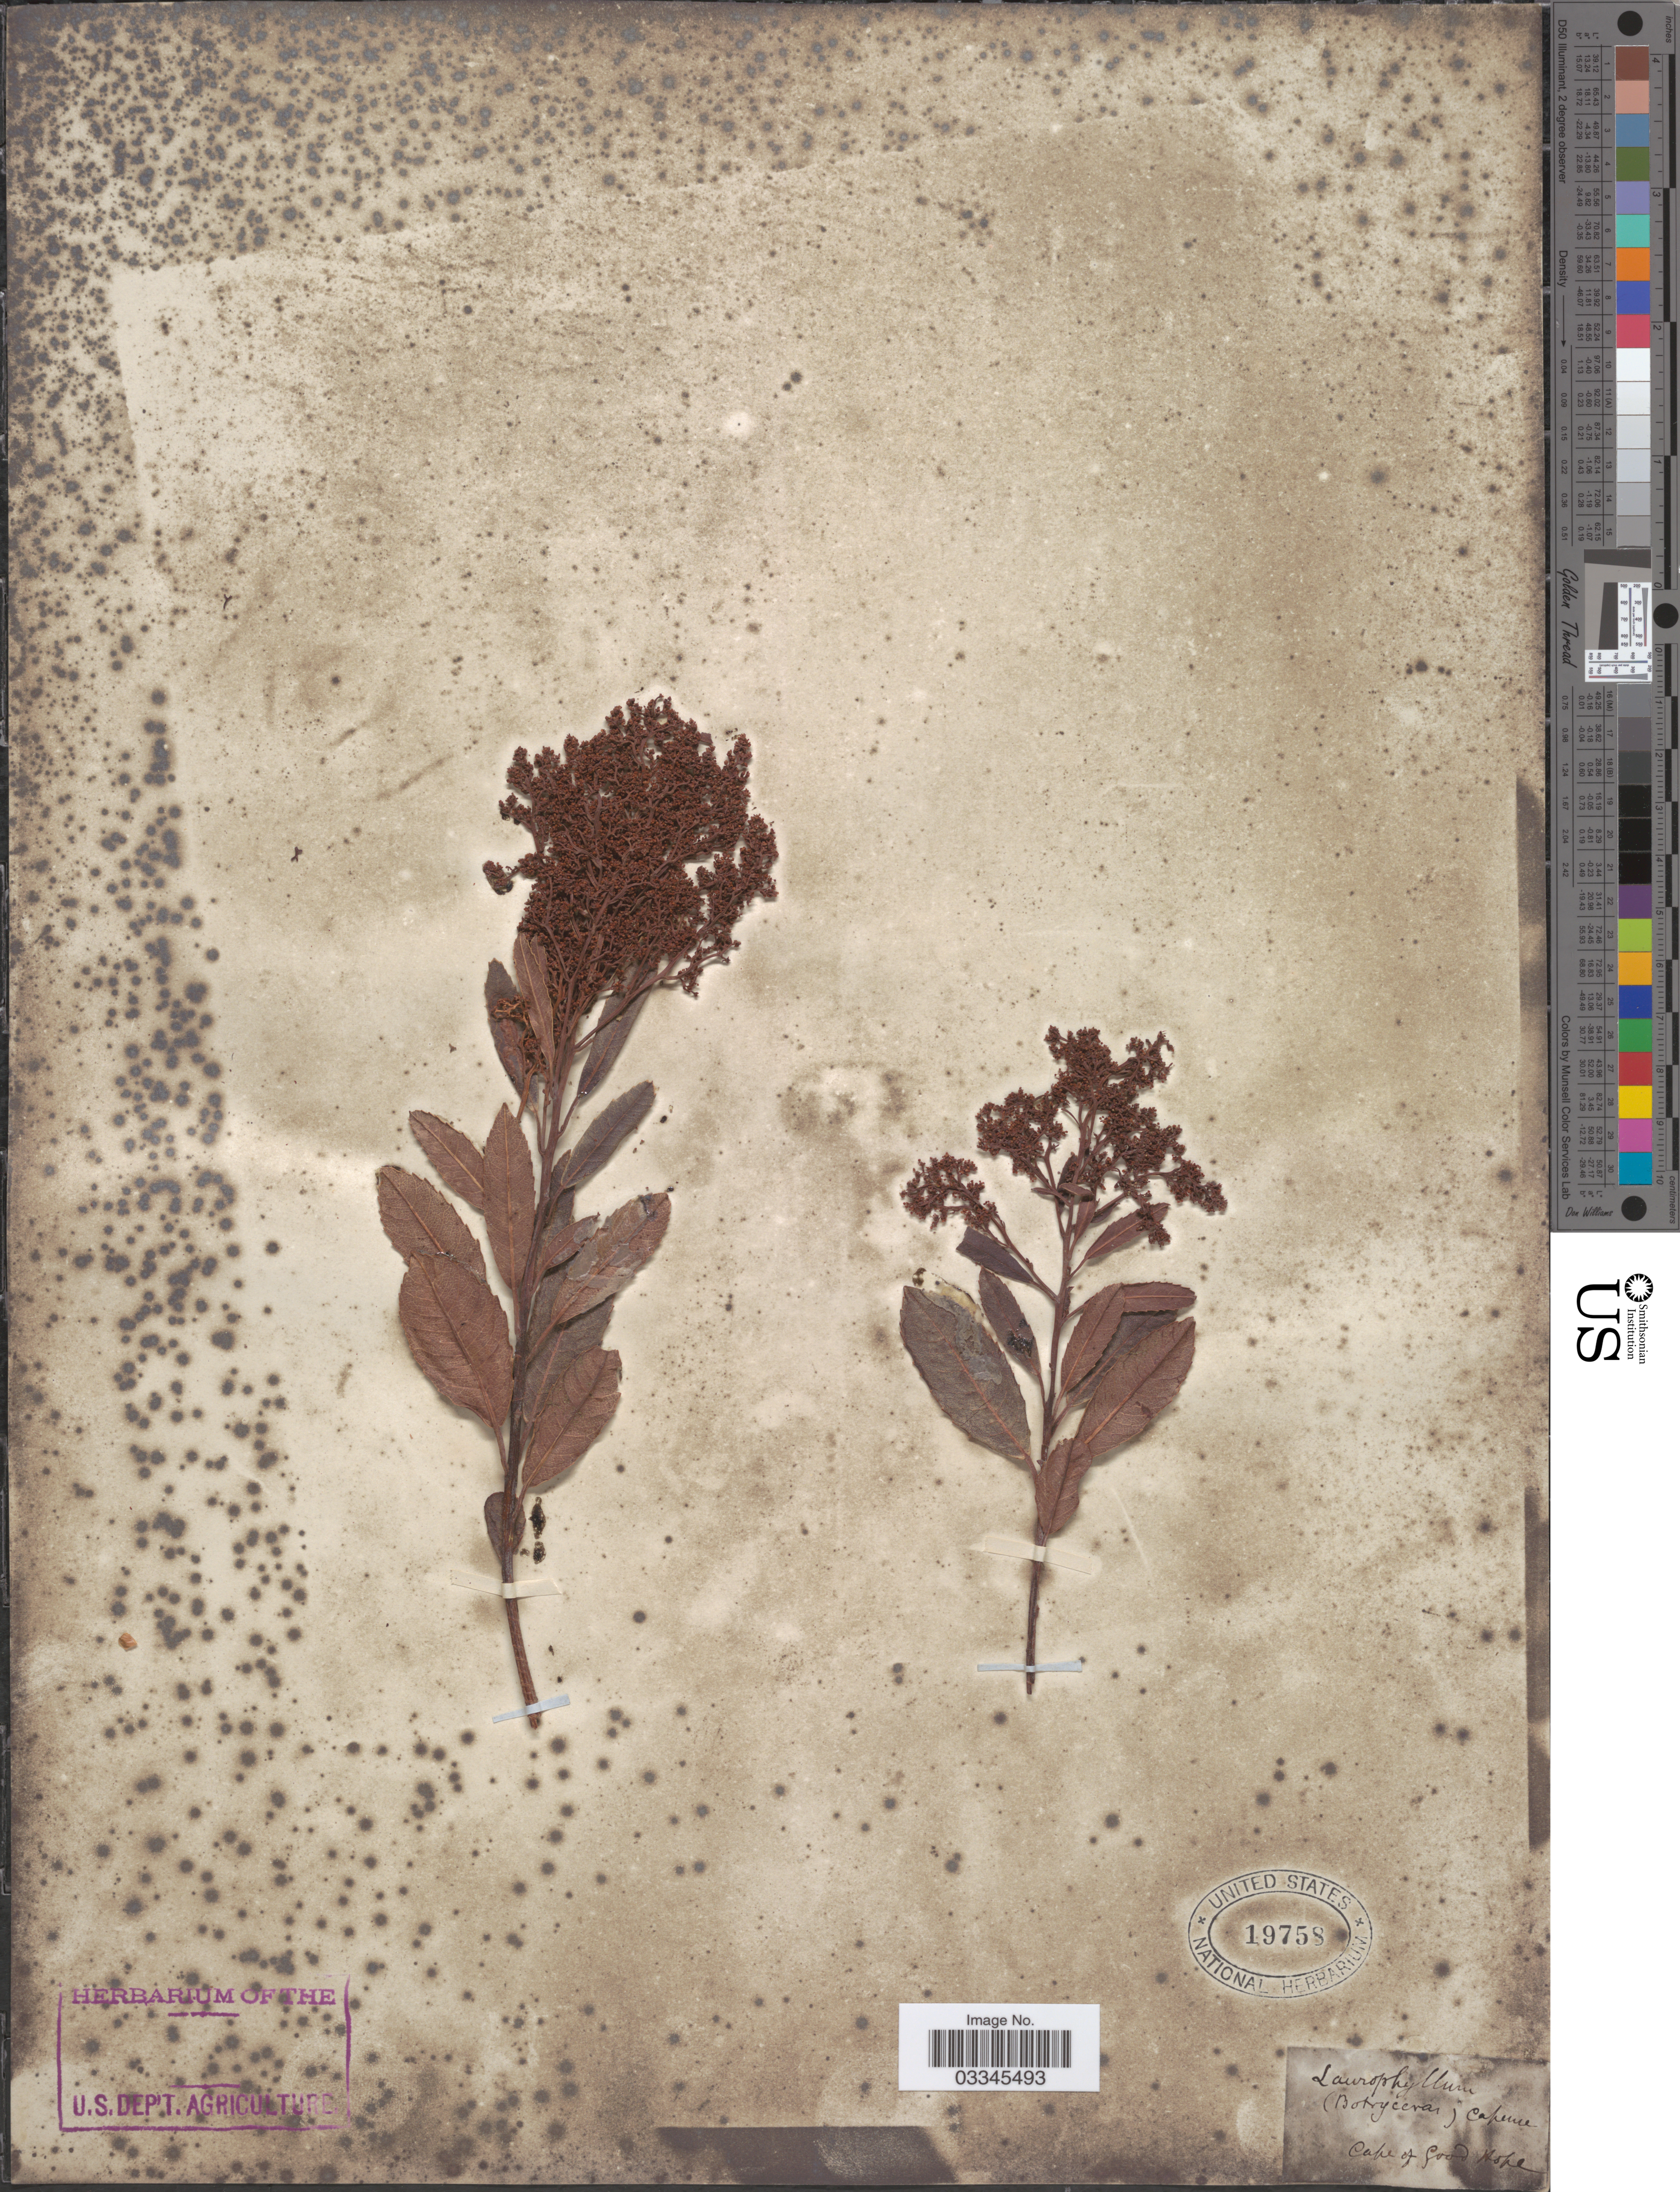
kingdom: Plantae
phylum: Tracheophyta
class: Magnoliopsida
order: Sapindales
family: Anacardiaceae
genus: Laurophyllus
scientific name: Laurophyllus capensis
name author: Thunb.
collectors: ex herb. U. S. Department of Agriculture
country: South Africa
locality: Cape of Good Hope.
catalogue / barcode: US 19758